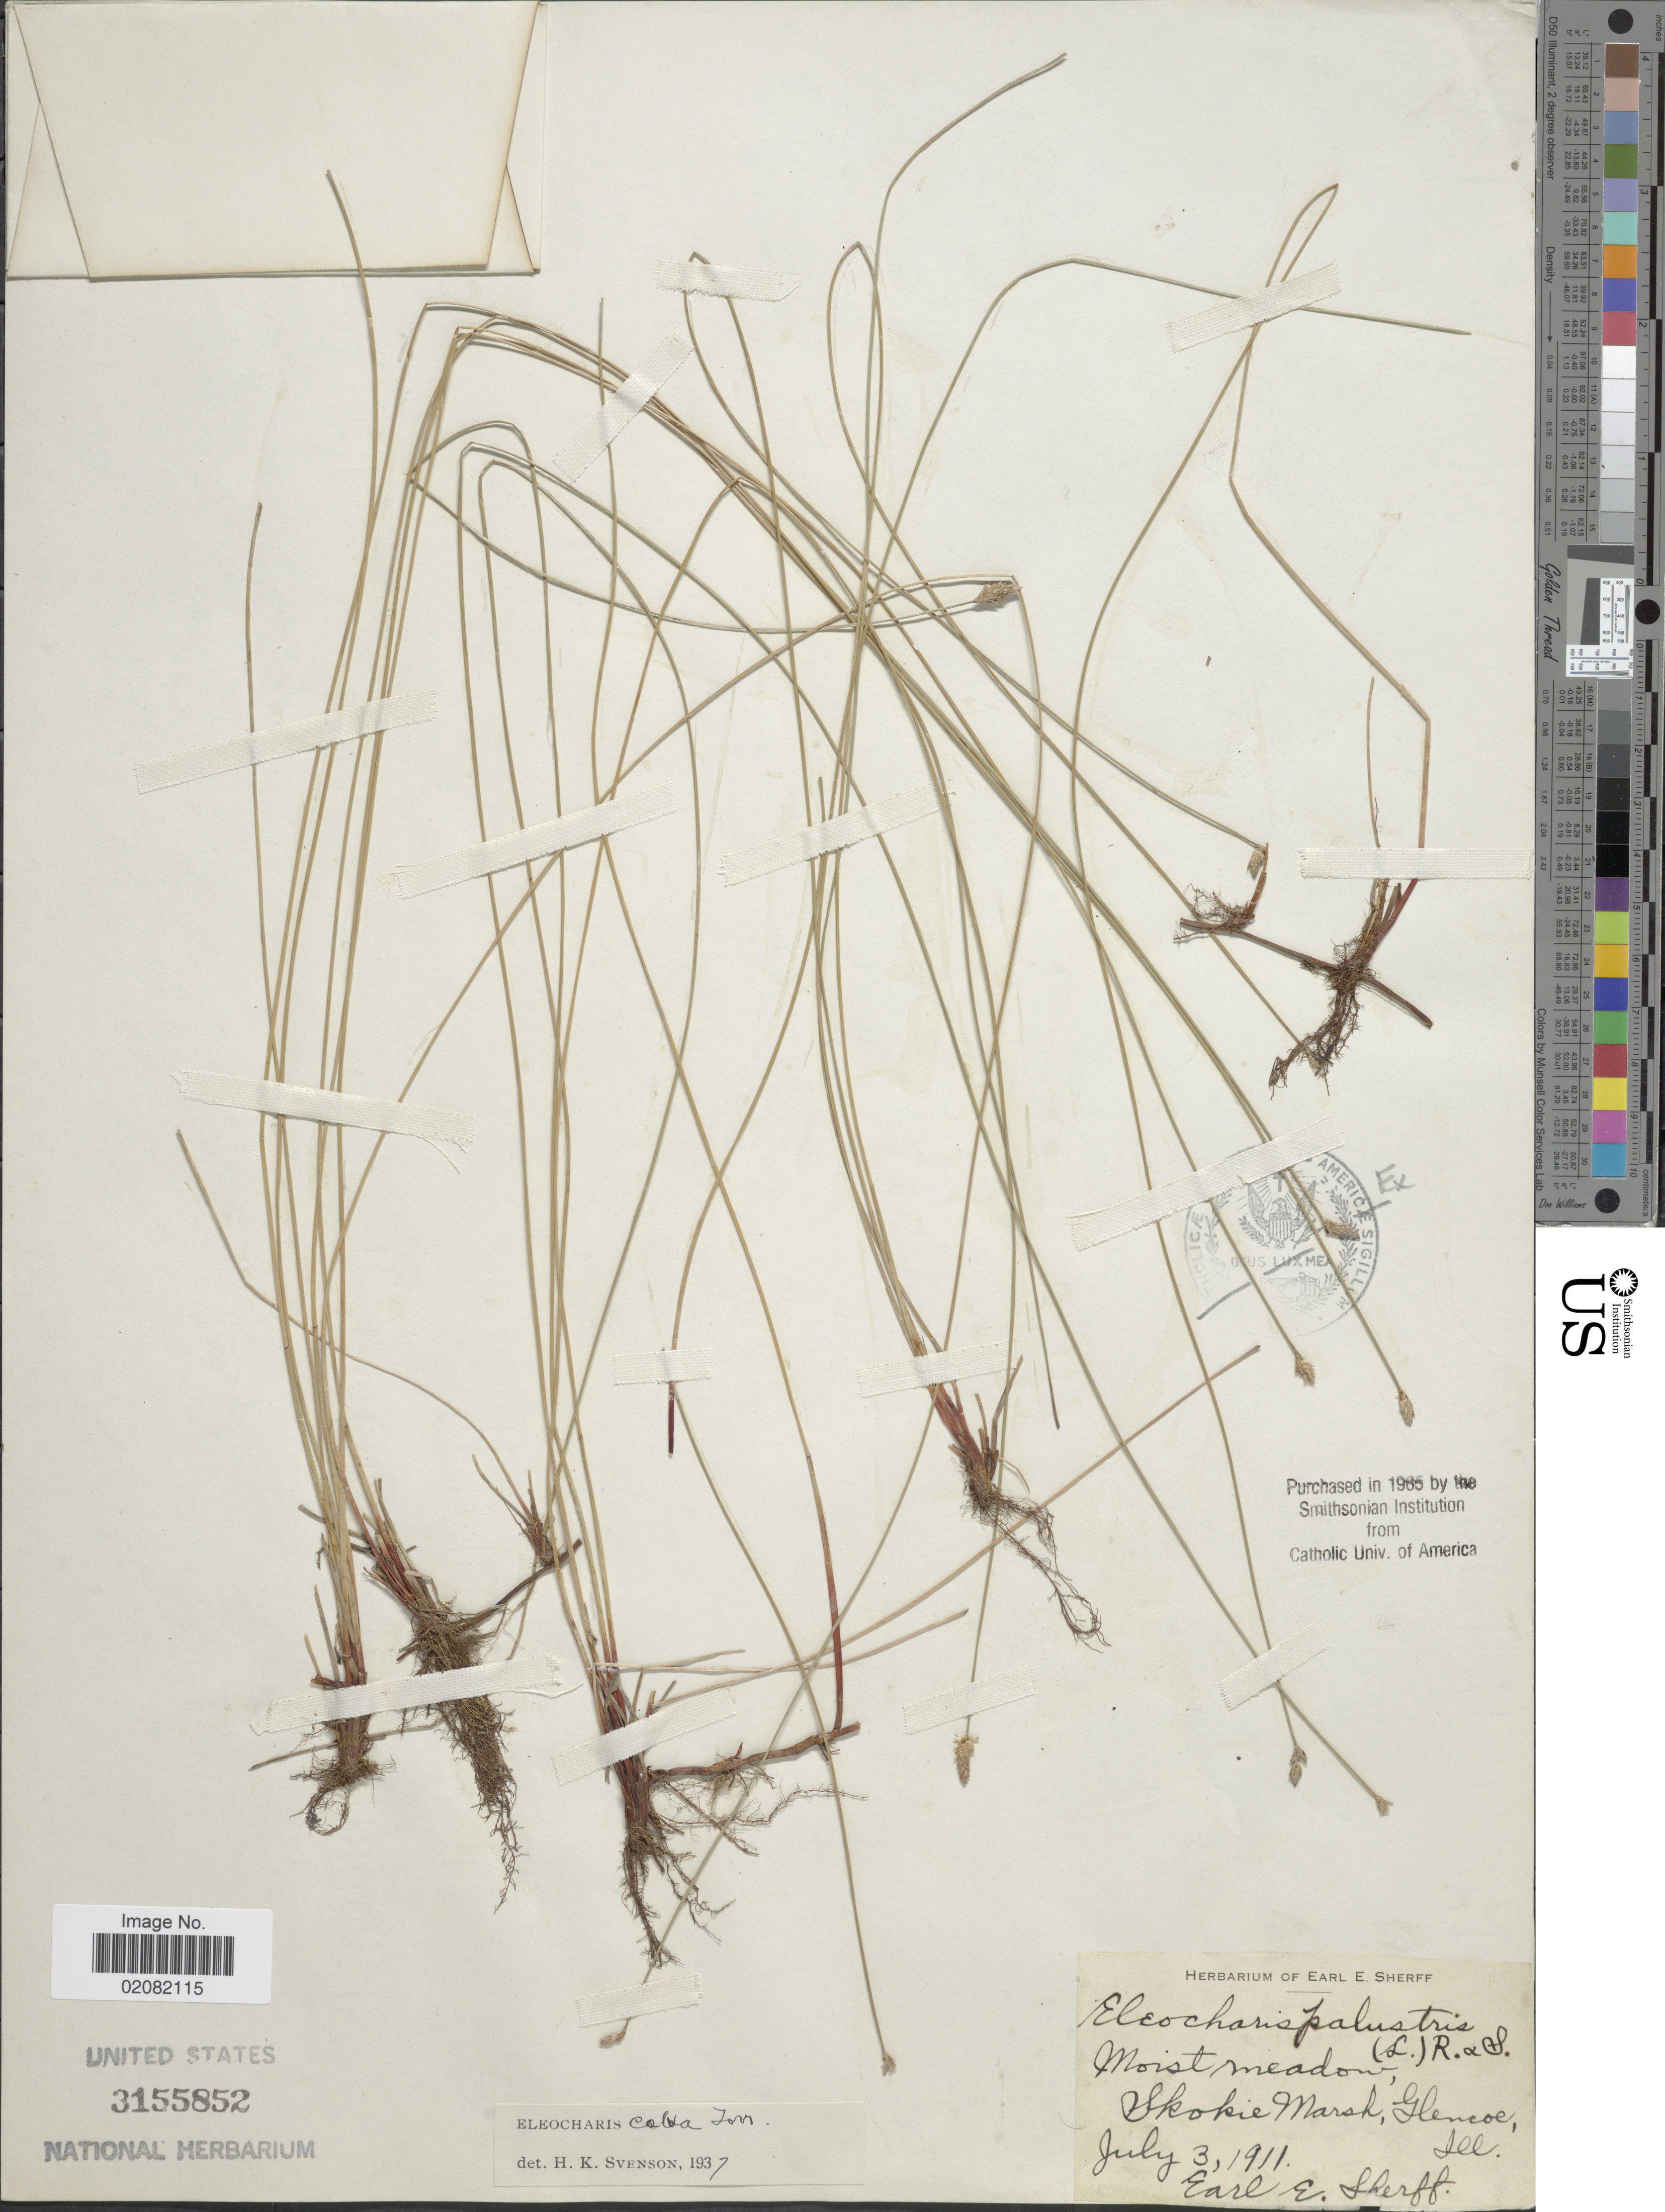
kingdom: Plantae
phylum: Tracheophyta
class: Liliopsida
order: Poales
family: Cyperaceae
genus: Eleocharis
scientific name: Eleocharis erythropoda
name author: Steud.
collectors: E. E. Sherff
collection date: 1911-07-03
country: United States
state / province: Illinois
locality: Moist meadow, Skokie Marsh, Glencoe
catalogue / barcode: US 3155852